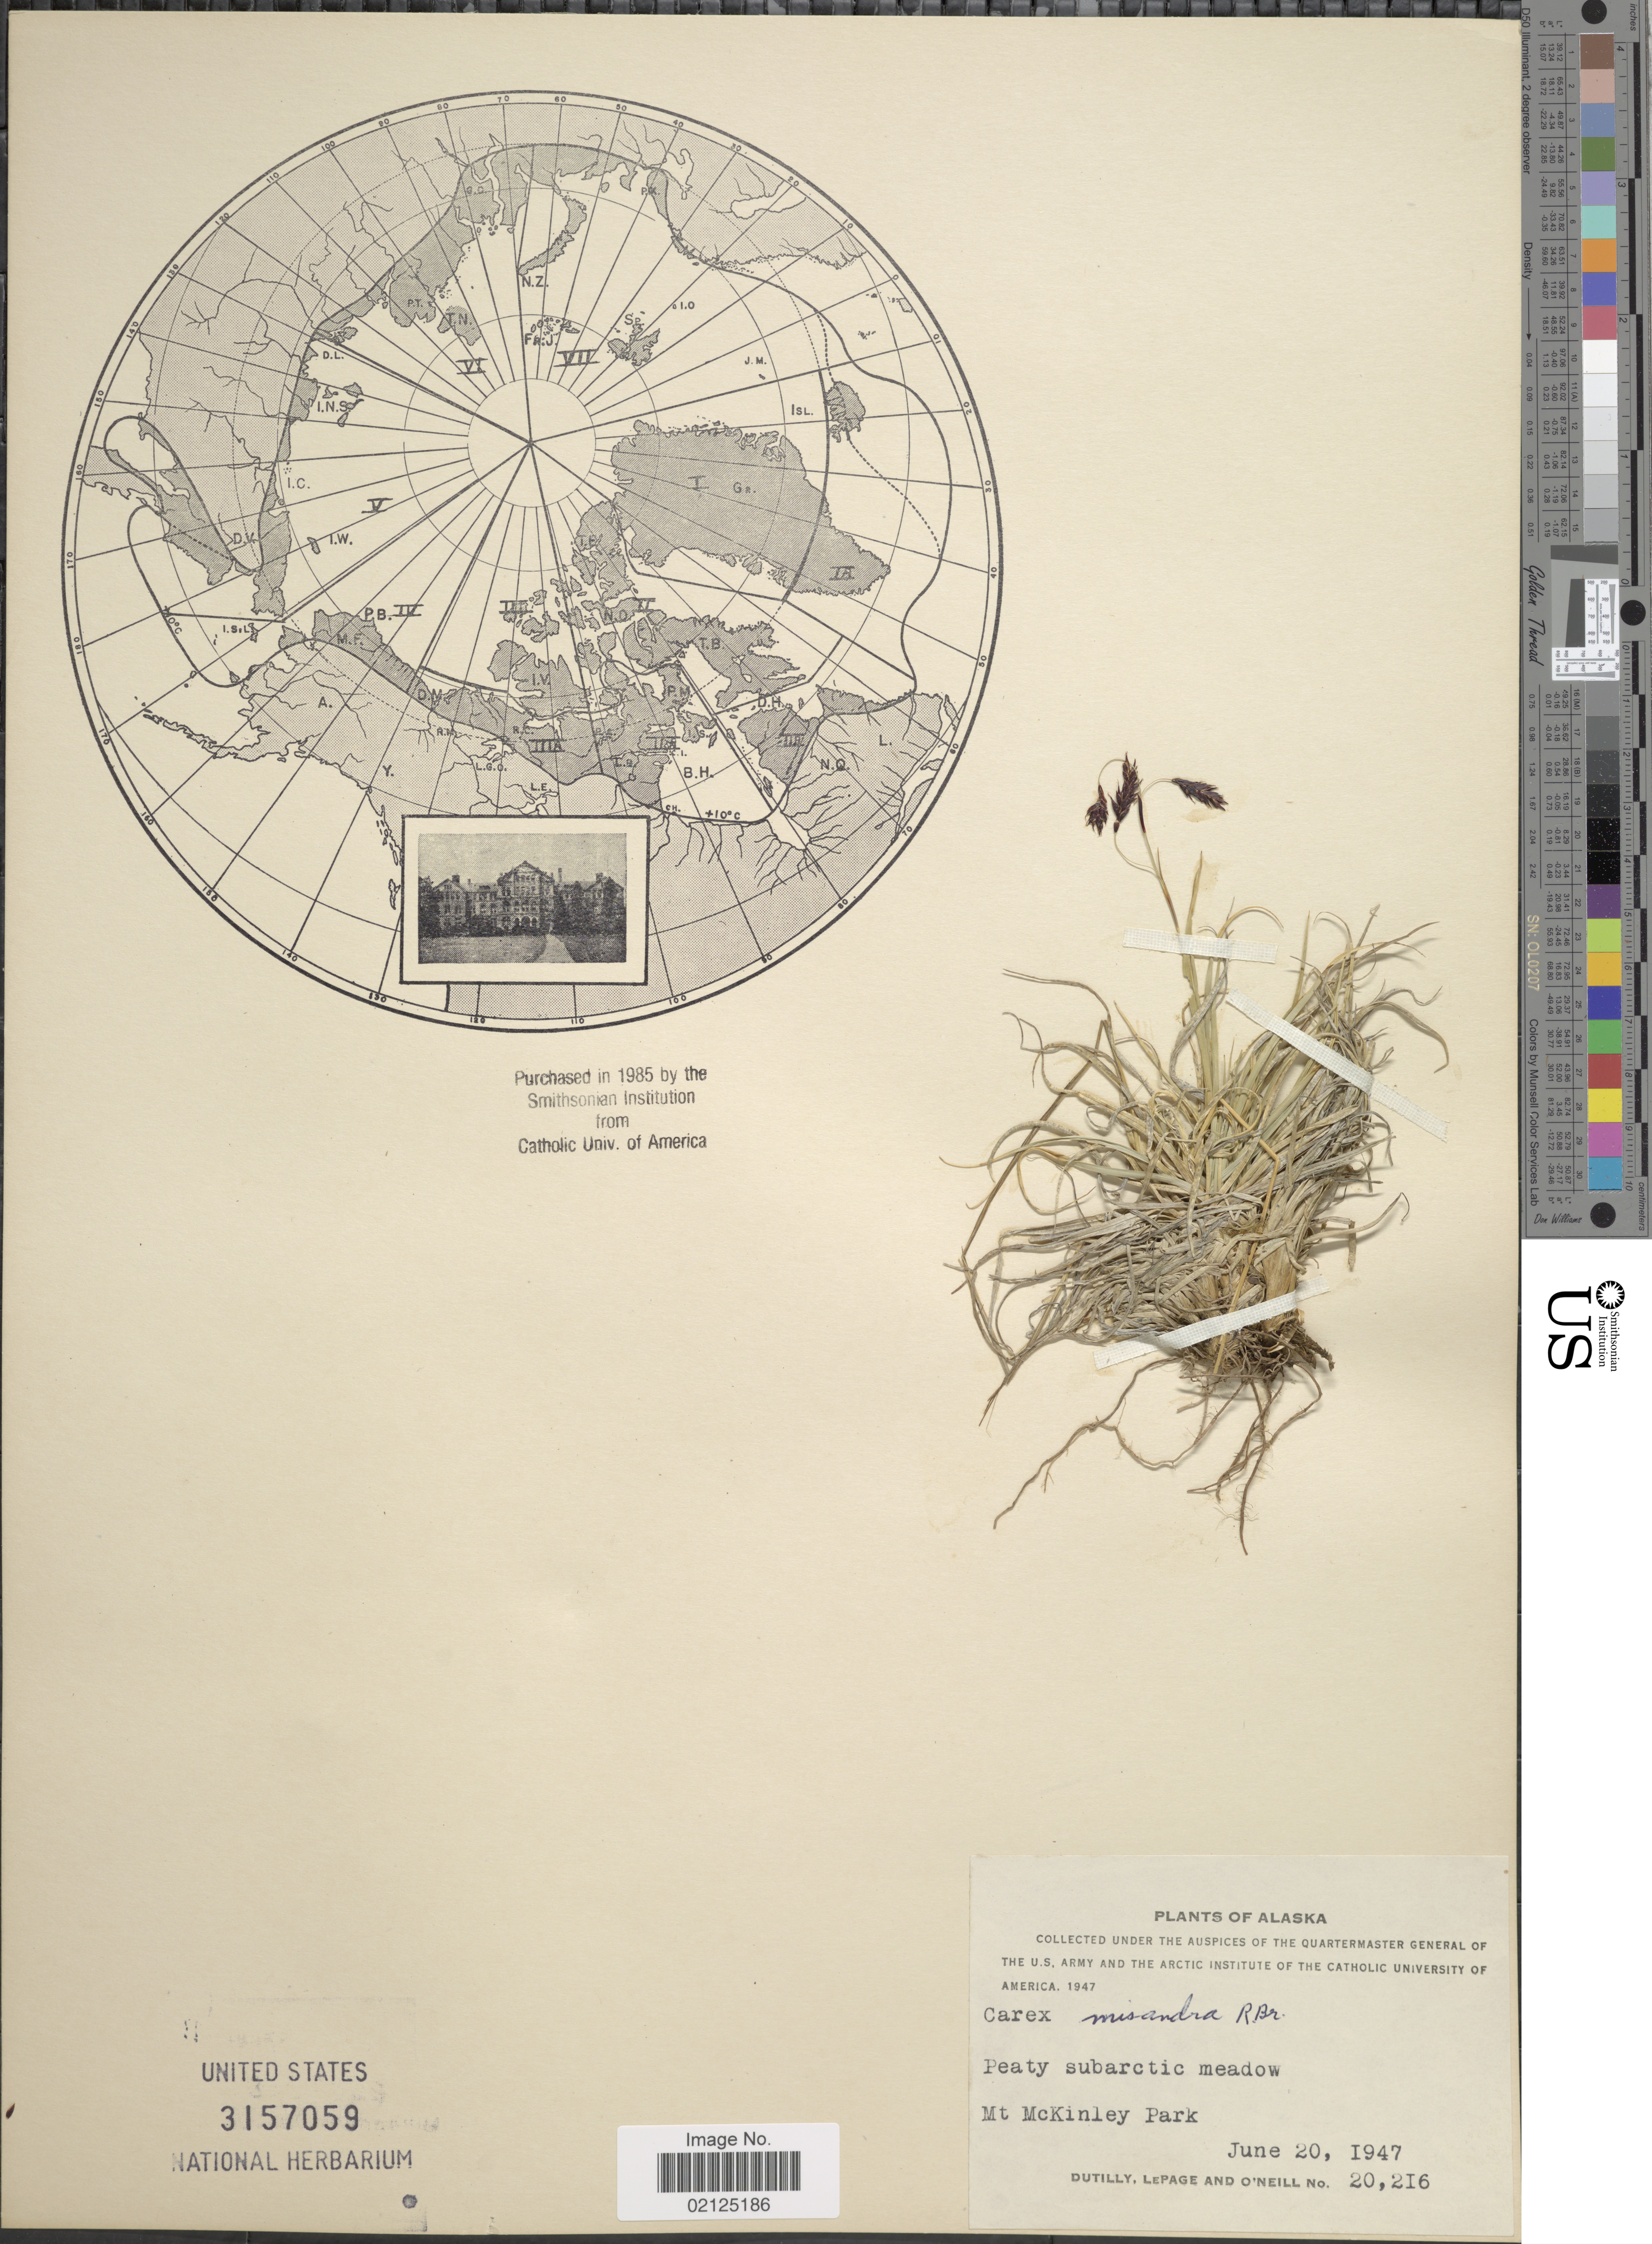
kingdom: Plantae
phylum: Tracheophyta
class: Liliopsida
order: Poales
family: Cyperaceae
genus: Carex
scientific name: Carex fuliginosa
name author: Schkuhr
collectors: -. Dutilly, -. LePage & O' Neill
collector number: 20216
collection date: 1947-06-20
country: United States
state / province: Alaska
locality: Peaty subarctic meadow, Mt McKinley Park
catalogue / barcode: US 3157059